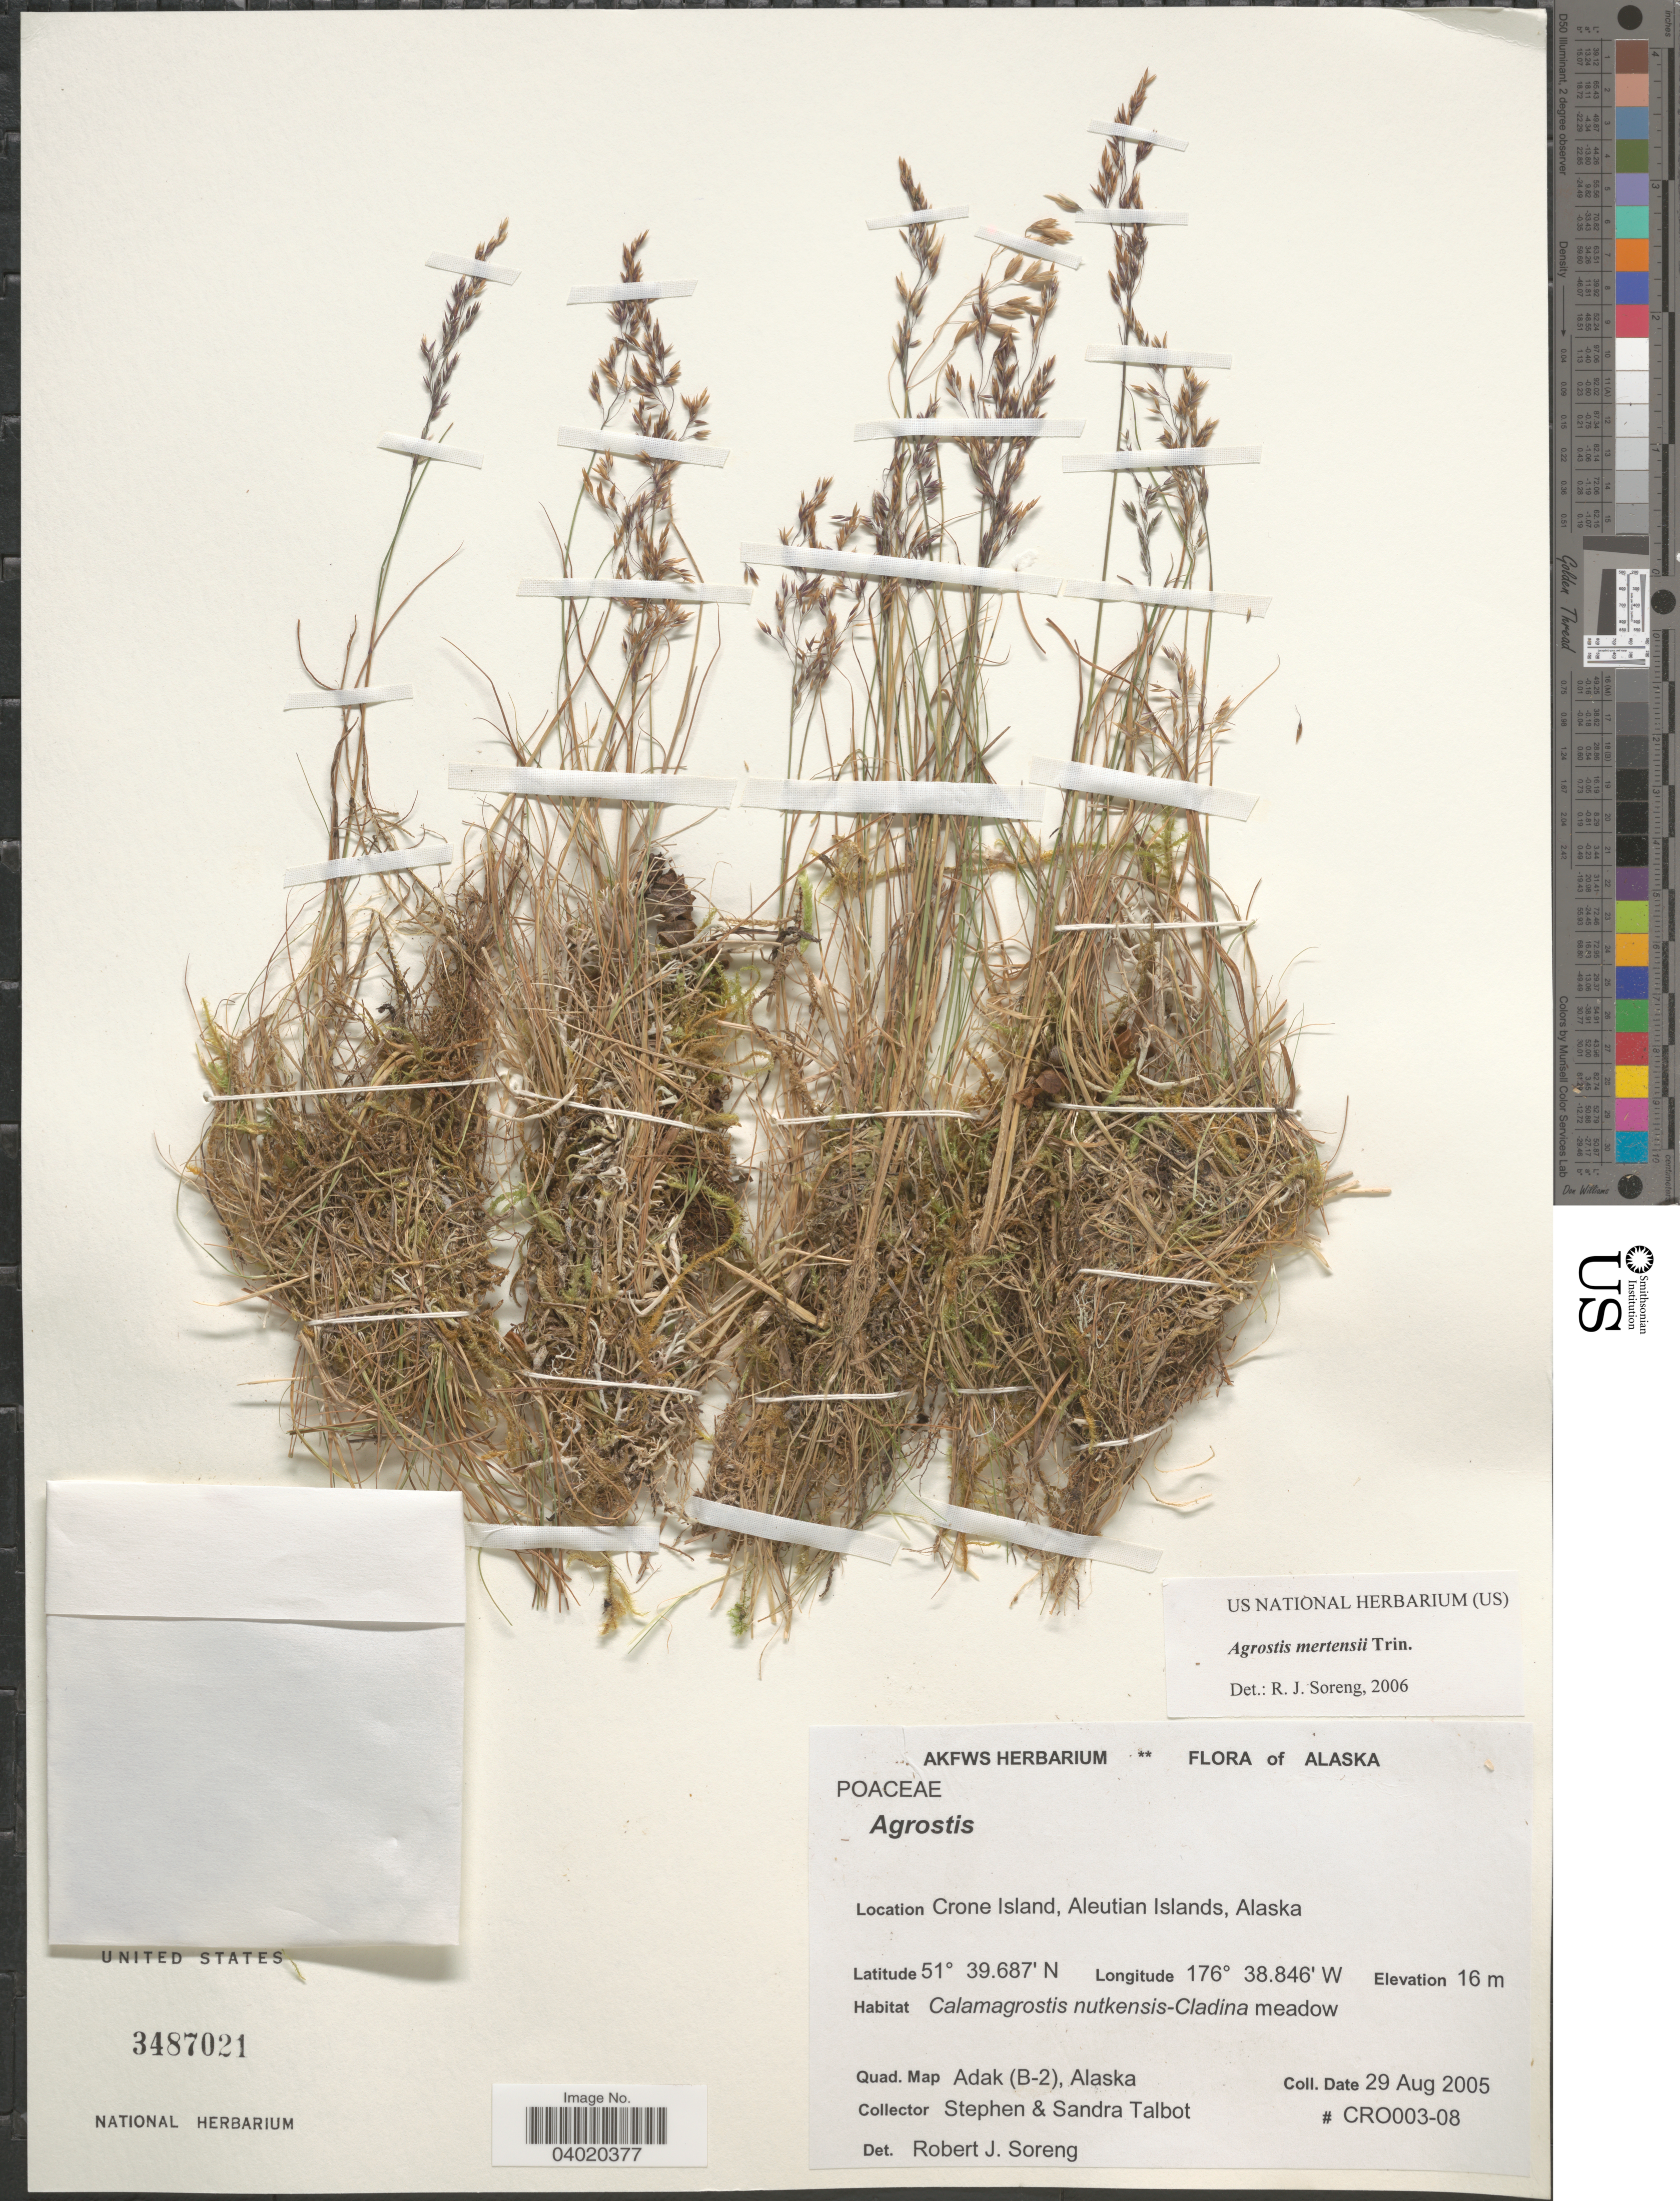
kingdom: Plantae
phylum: Tracheophyta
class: Liliopsida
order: Poales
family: Poaceae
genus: Agrostis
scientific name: Agrostis mertensii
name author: Trin.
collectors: S. S. Talbot & S. Talbot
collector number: CRO003-08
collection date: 2005-08-29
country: United States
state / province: Alaska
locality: Crone Island, Aleutian Islands. Quad. Map Adak (B-2).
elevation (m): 16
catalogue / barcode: US 3487021